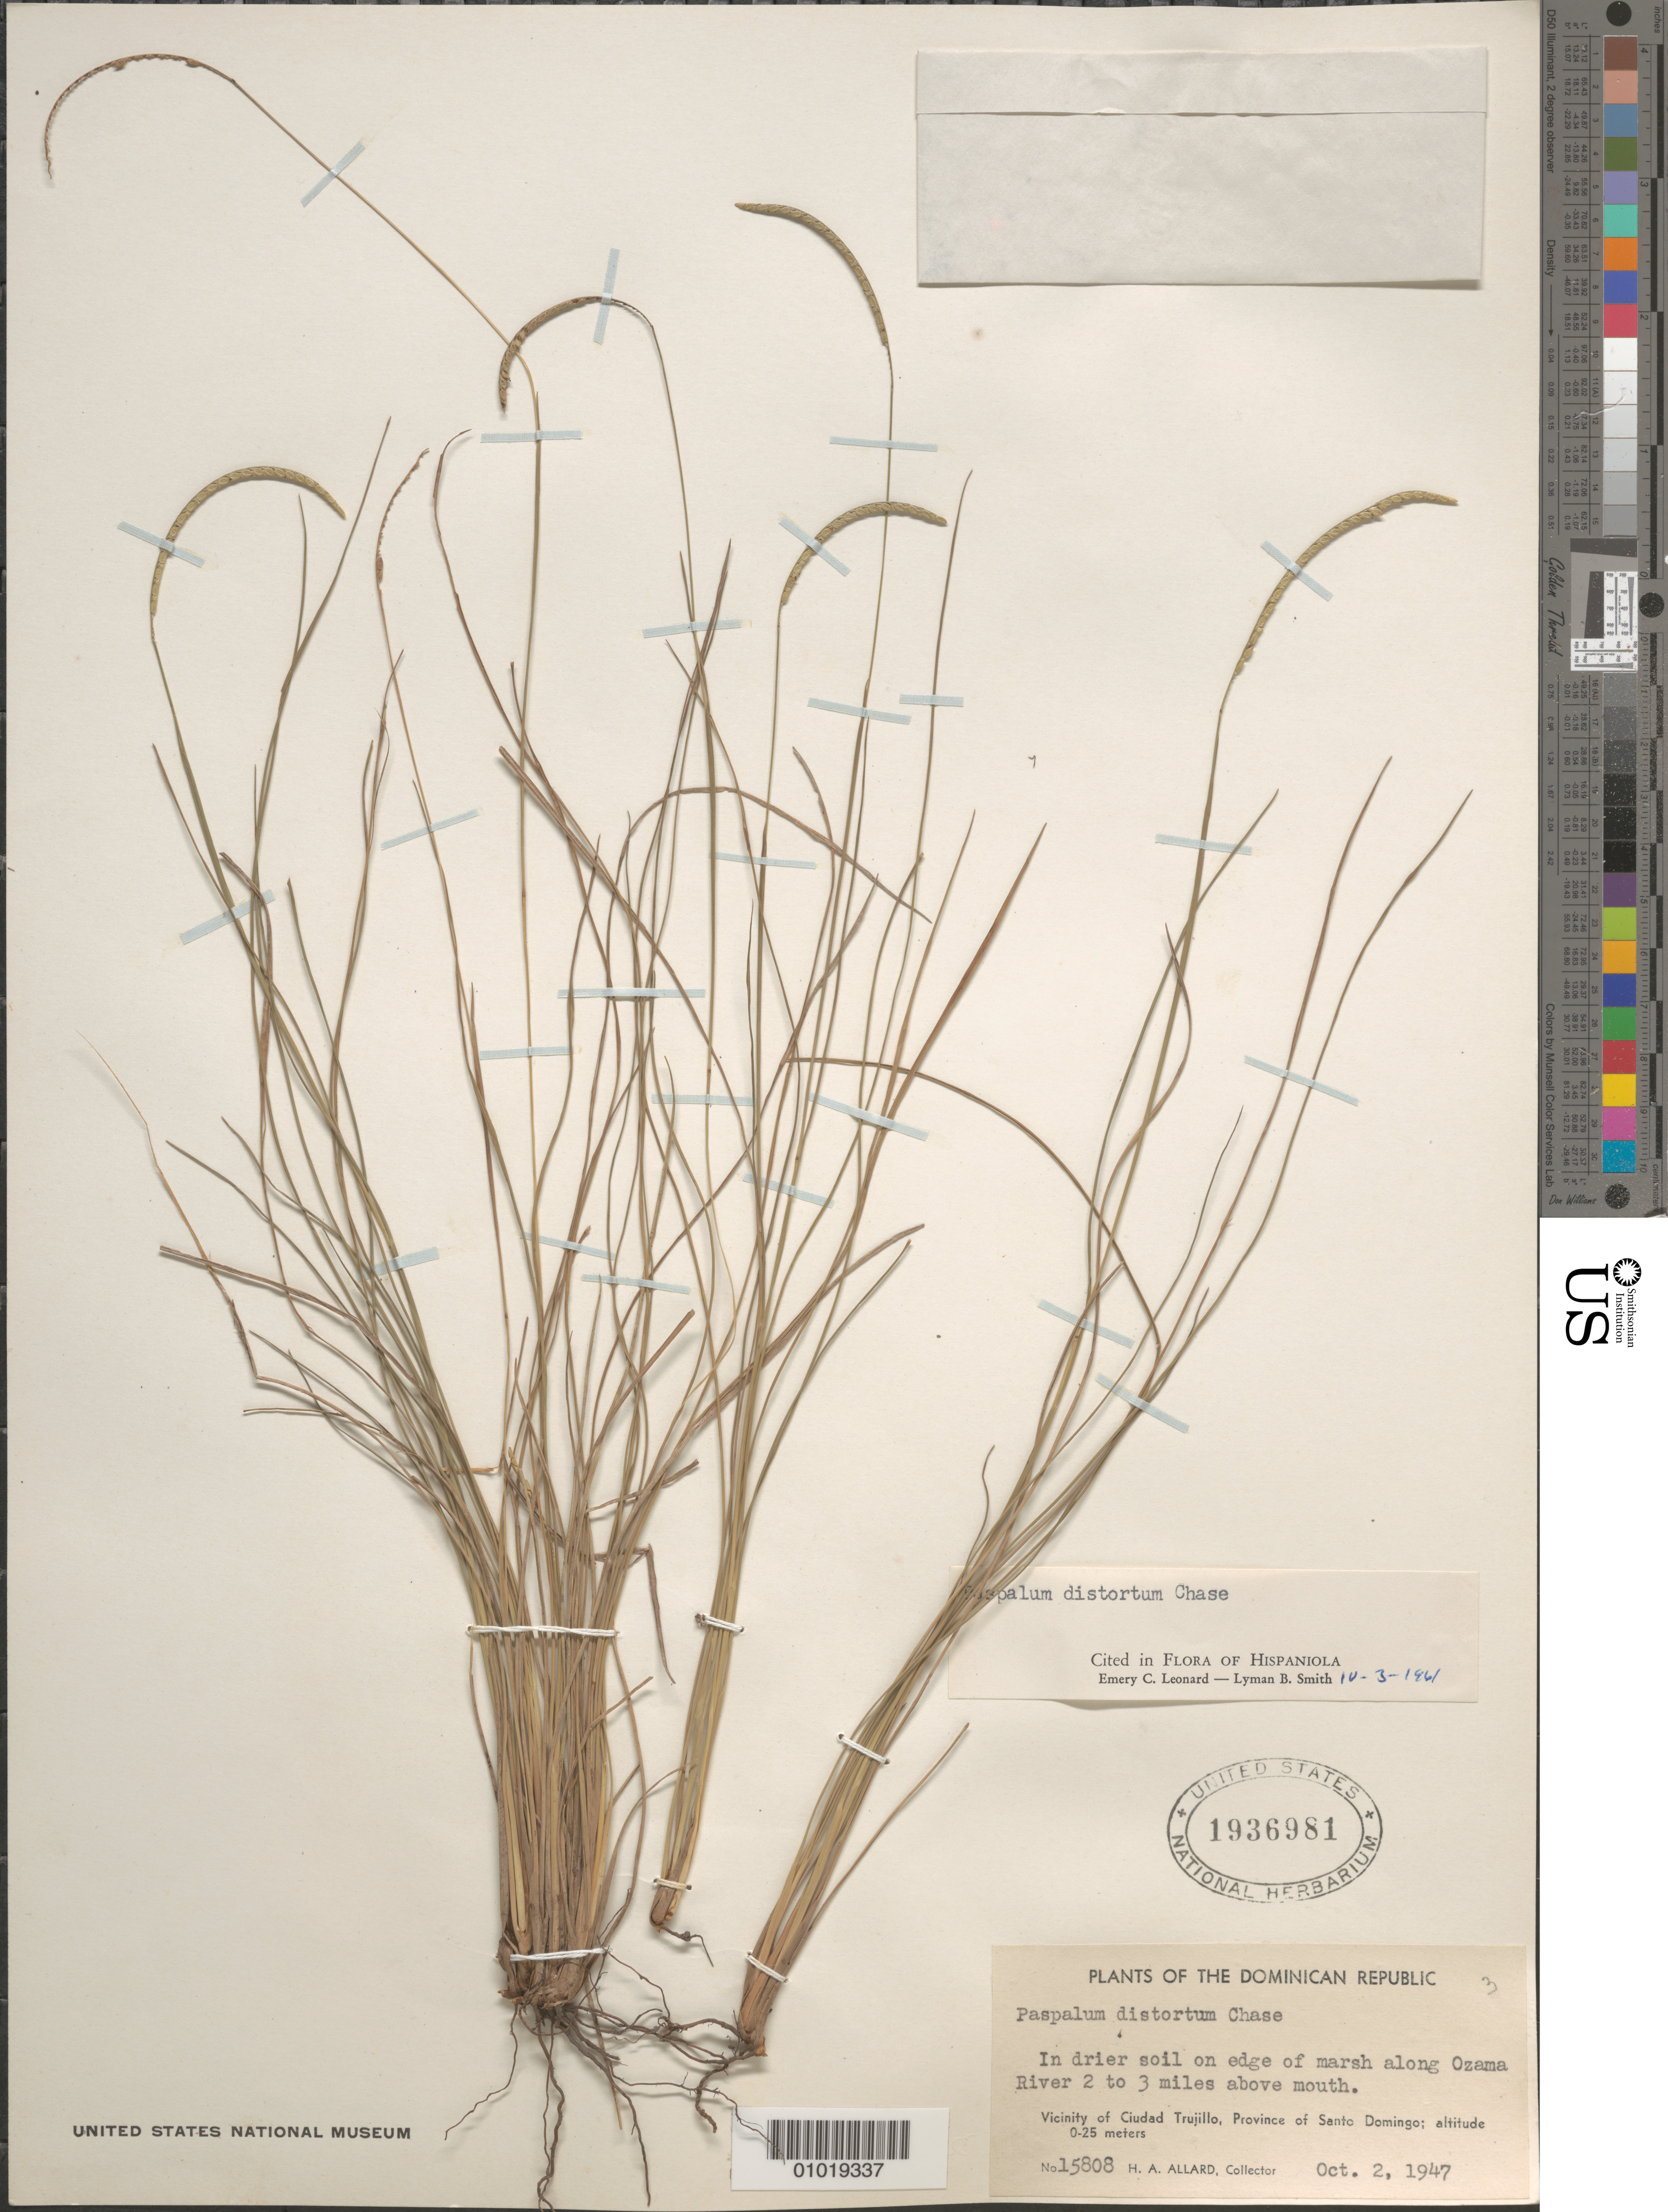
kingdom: Plantae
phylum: Tracheophyta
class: Liliopsida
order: Poales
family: Poaceae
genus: Paspalum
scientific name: Paspalum distortum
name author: Chase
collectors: H. A. Allard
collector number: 15808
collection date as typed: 02 Oct 1947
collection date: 1947-10-02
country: Dominican Republic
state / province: Distrito Nacional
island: Hispaniola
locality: On edge of marsh along Rio Ozama 2-3 m above mouth, vic. of Ciu. Santo Domingo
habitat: in drier soil on edge of marsh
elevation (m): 0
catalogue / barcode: US 1936981